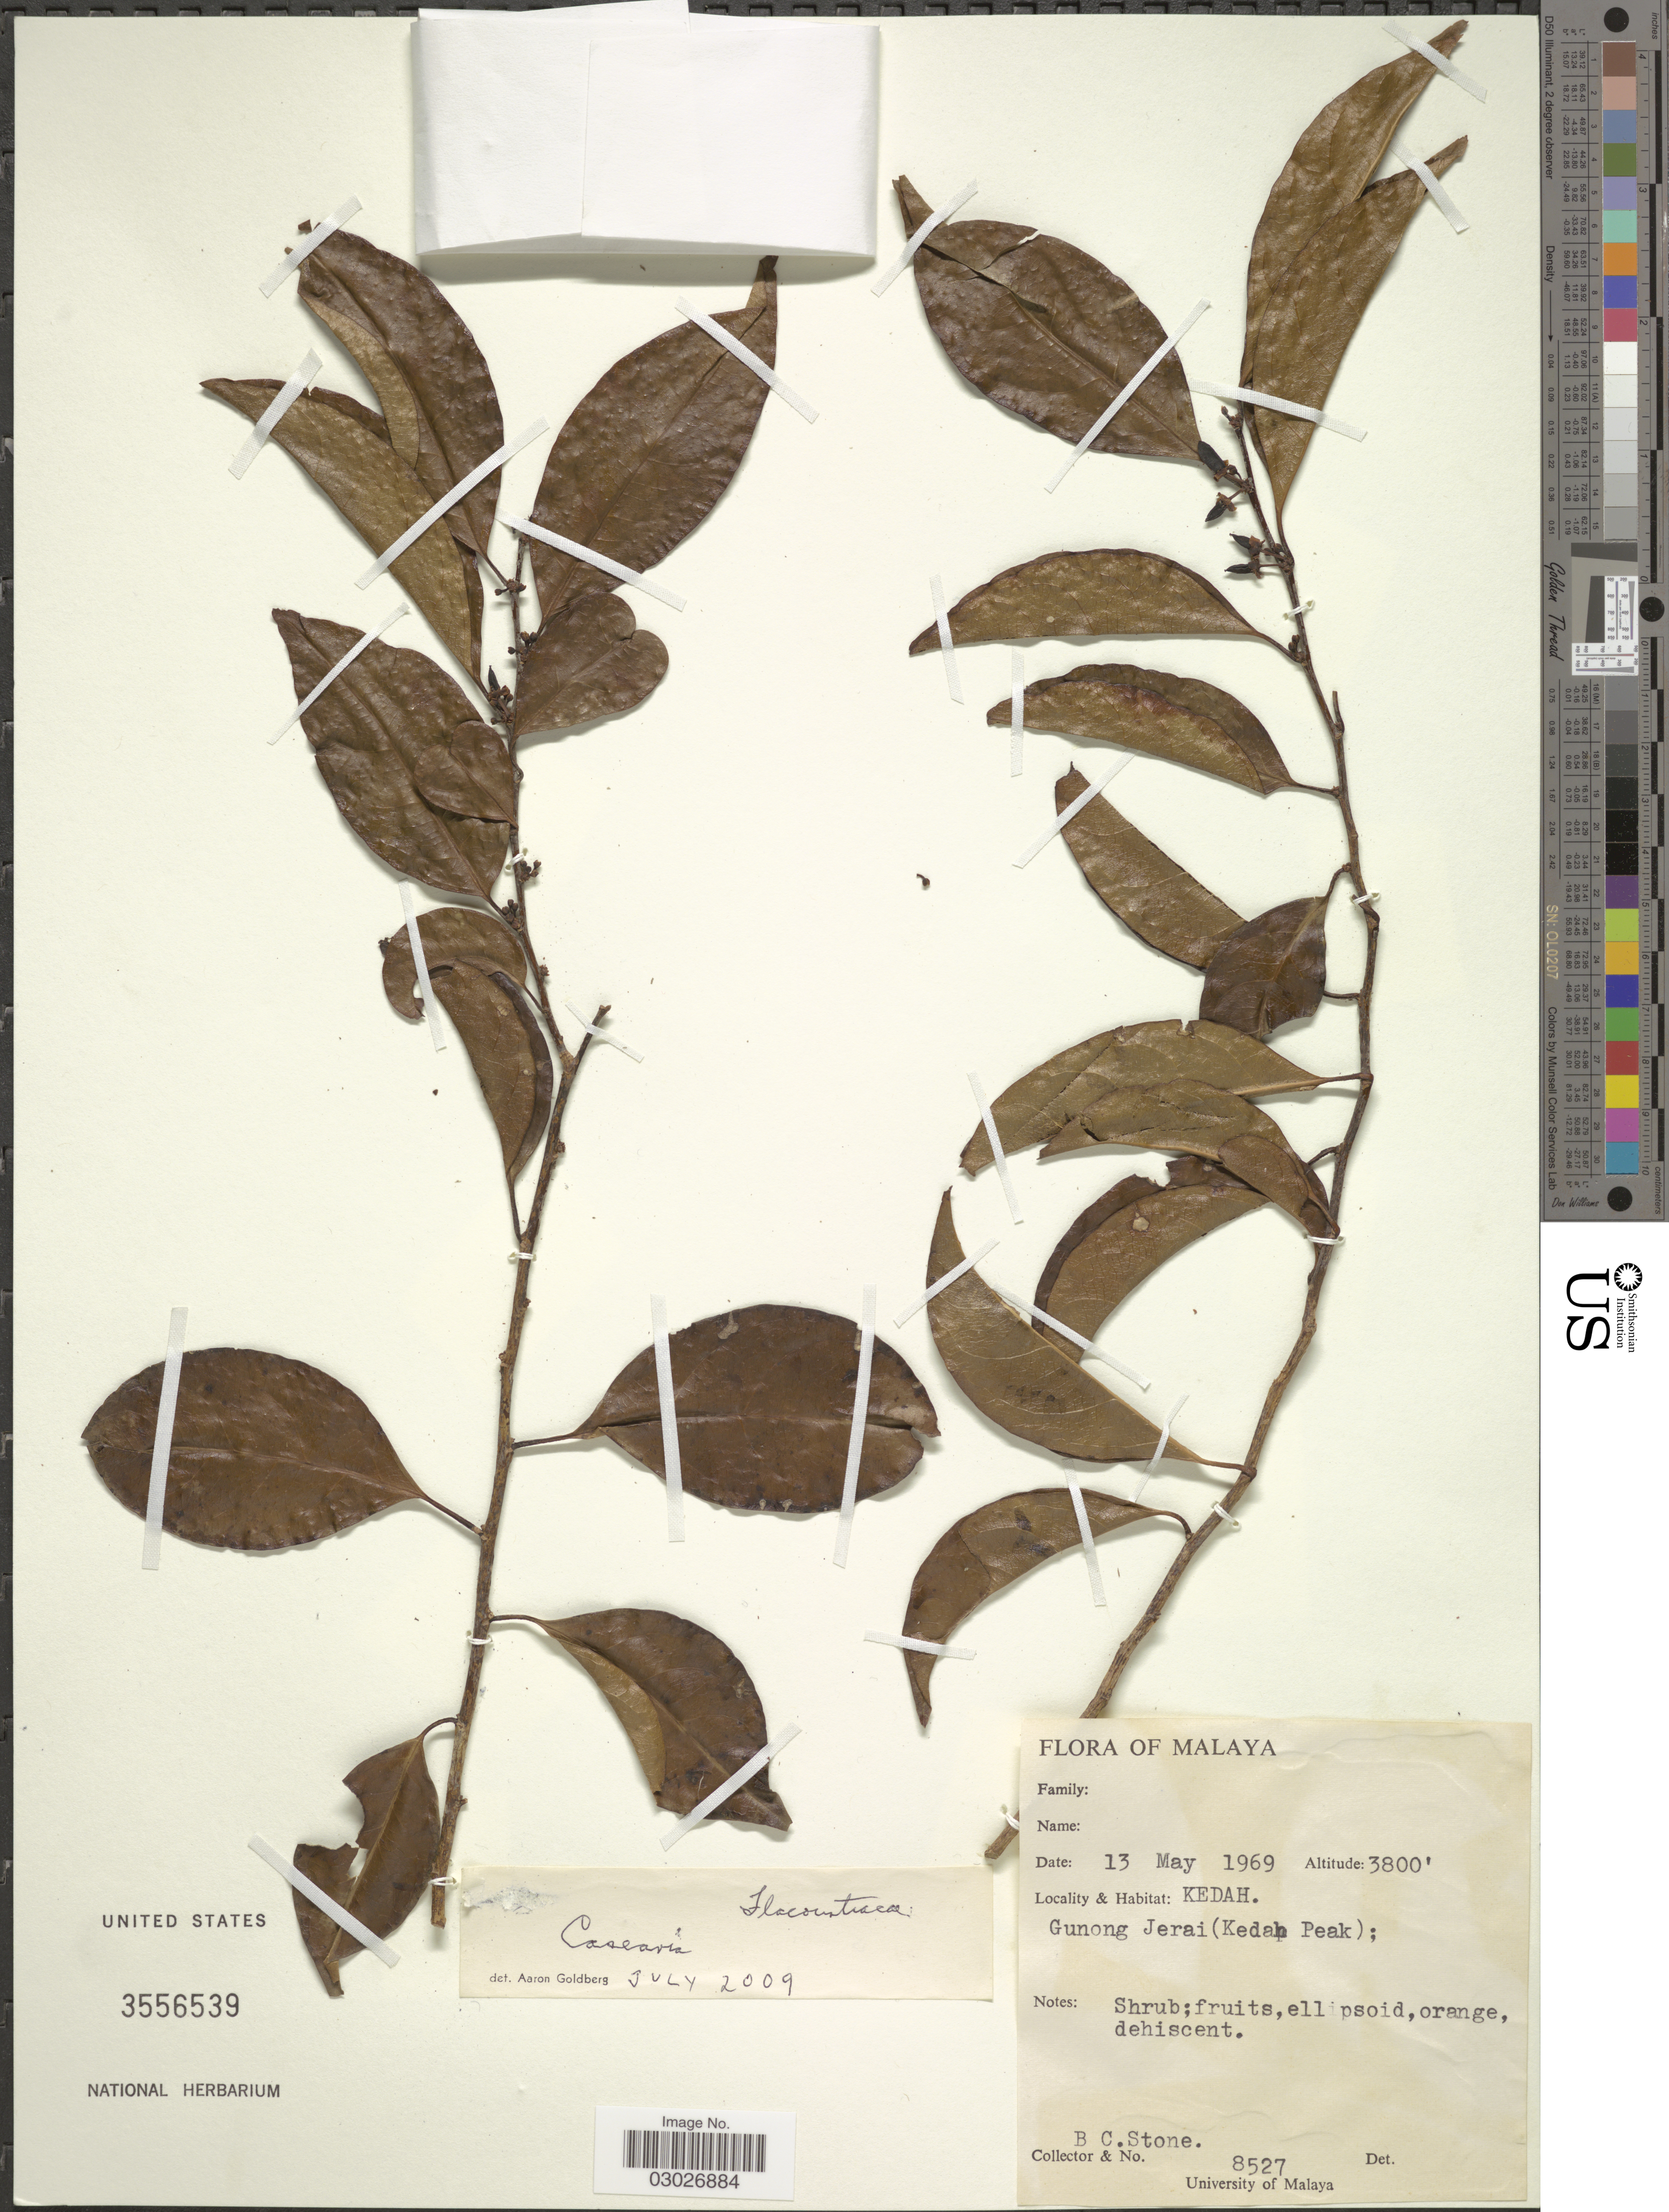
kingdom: Plantae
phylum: Tracheophyta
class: Magnoliopsida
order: Malpighiales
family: Salicaceae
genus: Casearia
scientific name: Casearia flexula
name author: Ridl.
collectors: B. C. Stone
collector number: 8527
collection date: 1969-05-13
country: Malaysia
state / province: Kedah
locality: Gunong Jerai (Kedah Peak).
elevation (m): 1158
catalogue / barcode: US 3556539